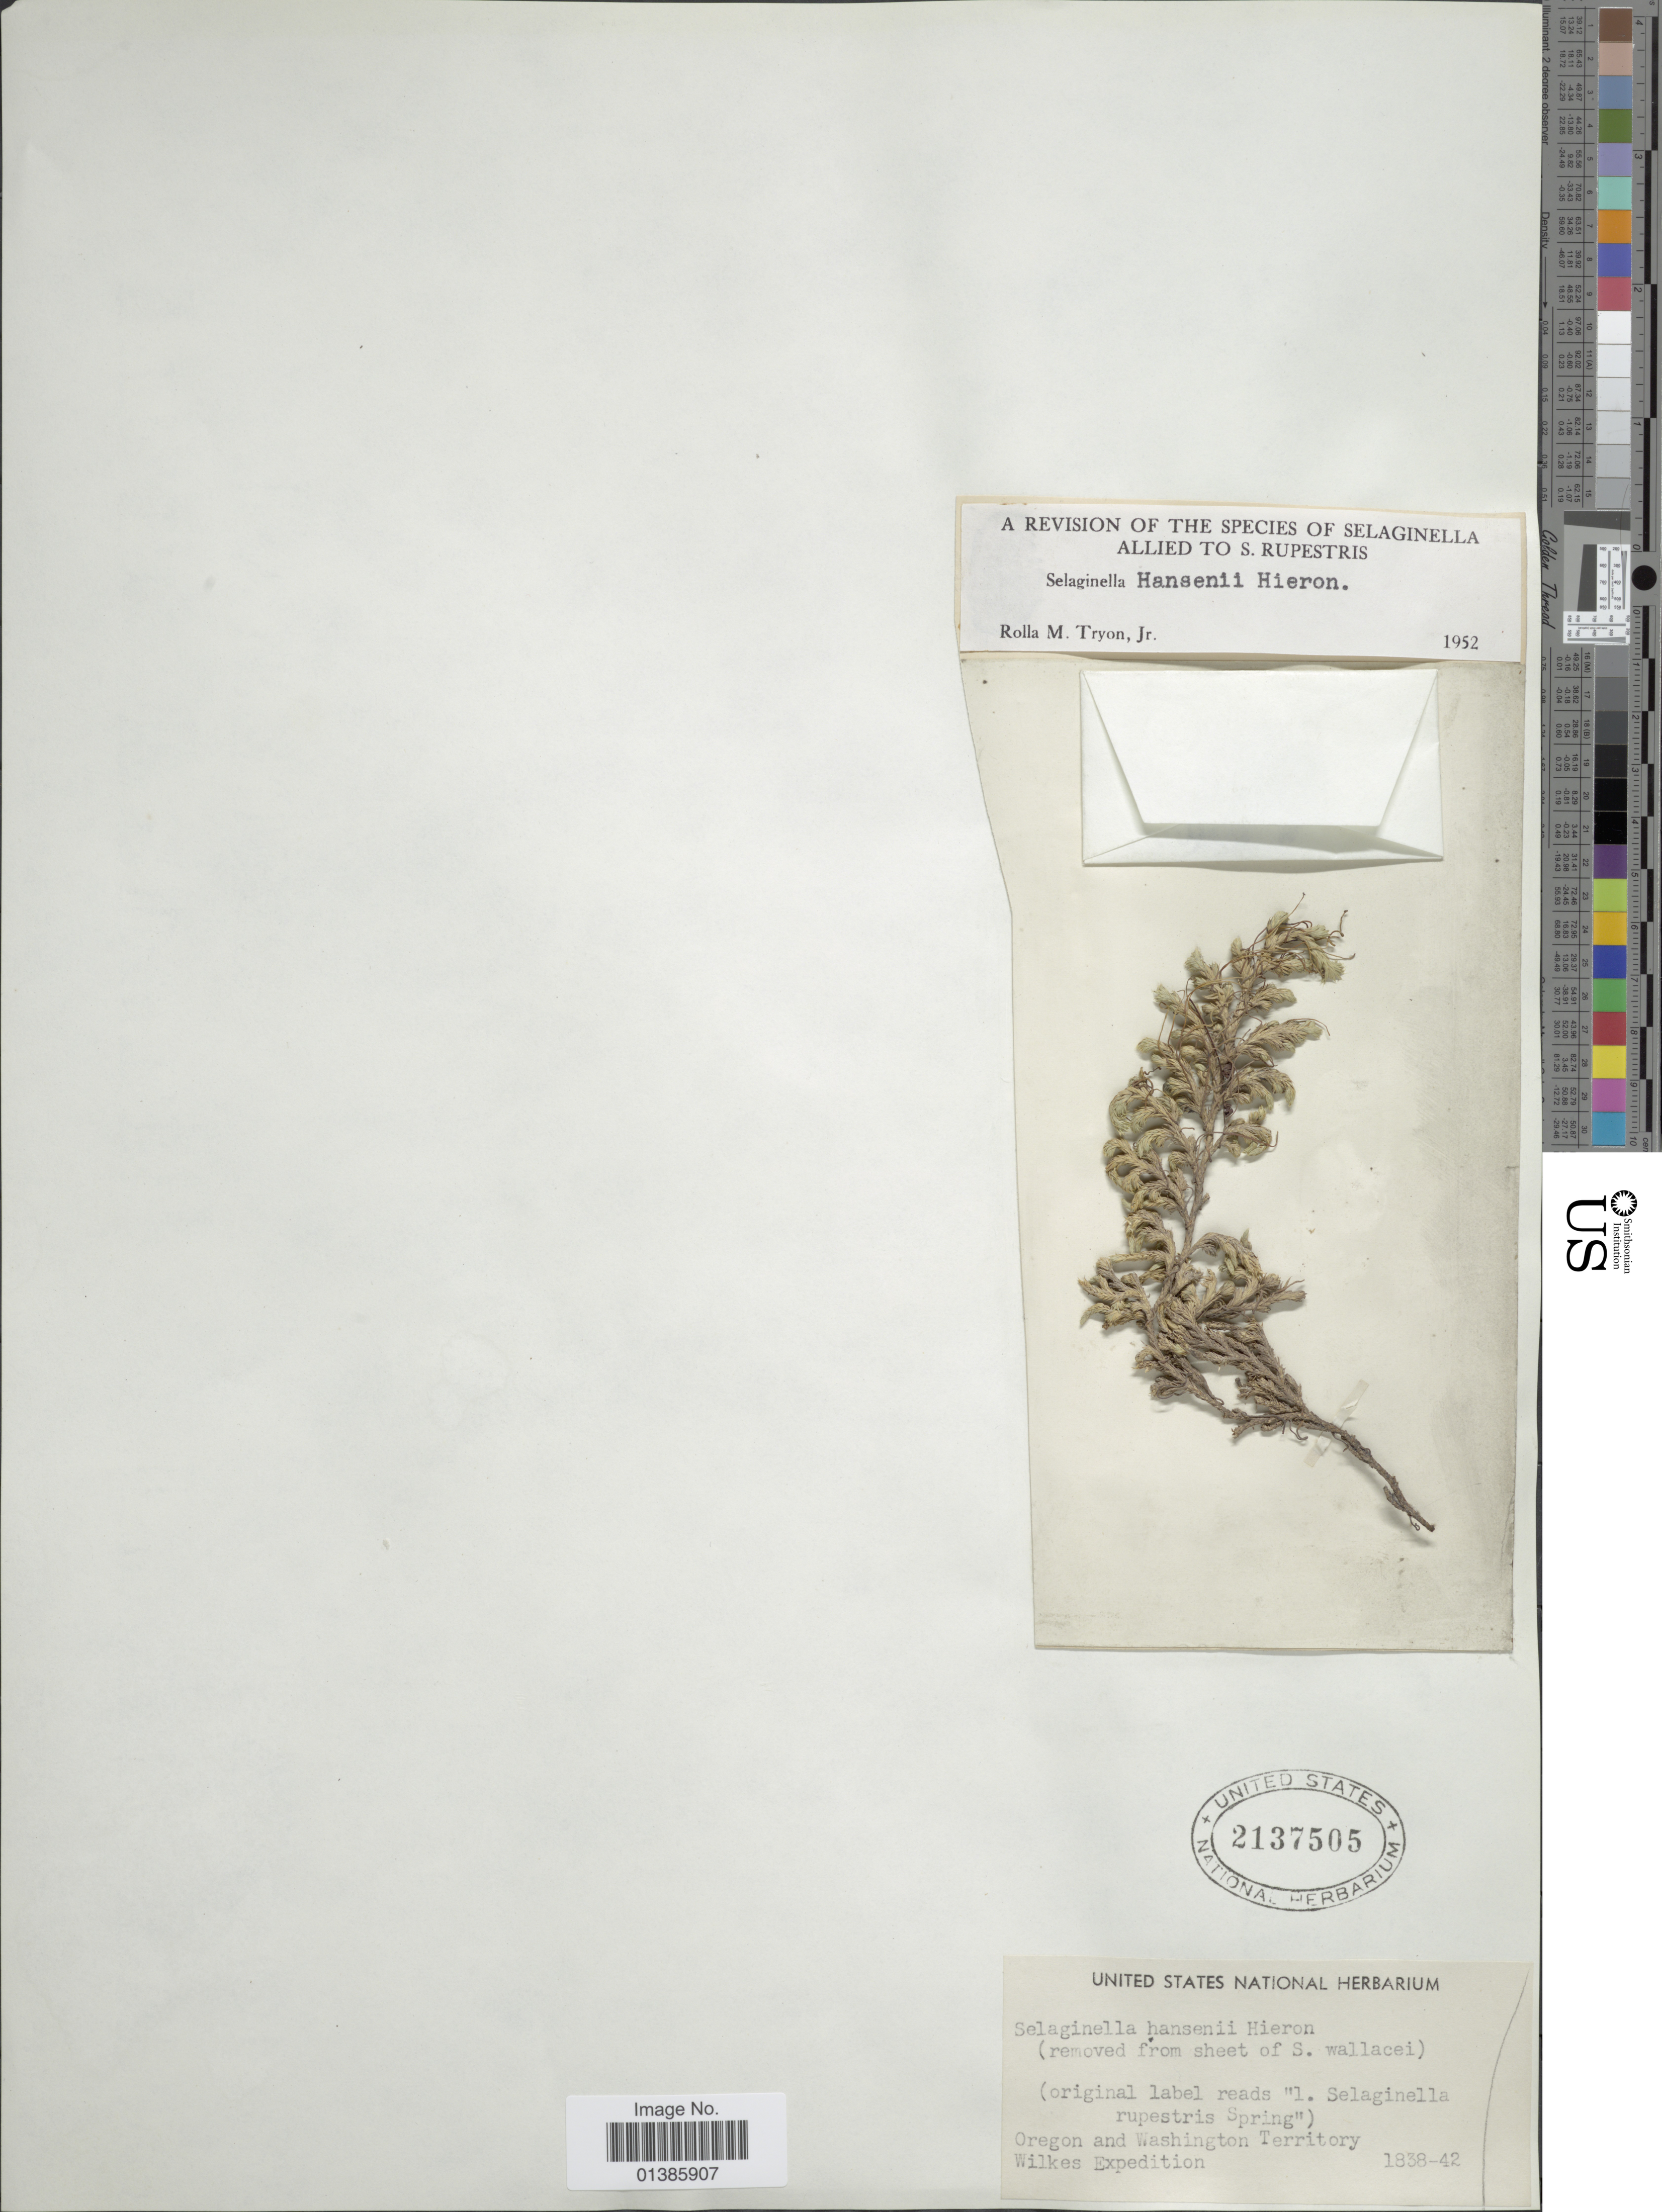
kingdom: Plantae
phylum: Tracheophyta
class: Lycopodiopsida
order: Selaginellales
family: Selaginellaceae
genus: Selaginella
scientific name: Selaginella hansenii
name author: Hieron.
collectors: Wilkes Explor. Exped.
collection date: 1838/1842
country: United States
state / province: Oregon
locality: Washington Territory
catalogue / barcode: US 2137505